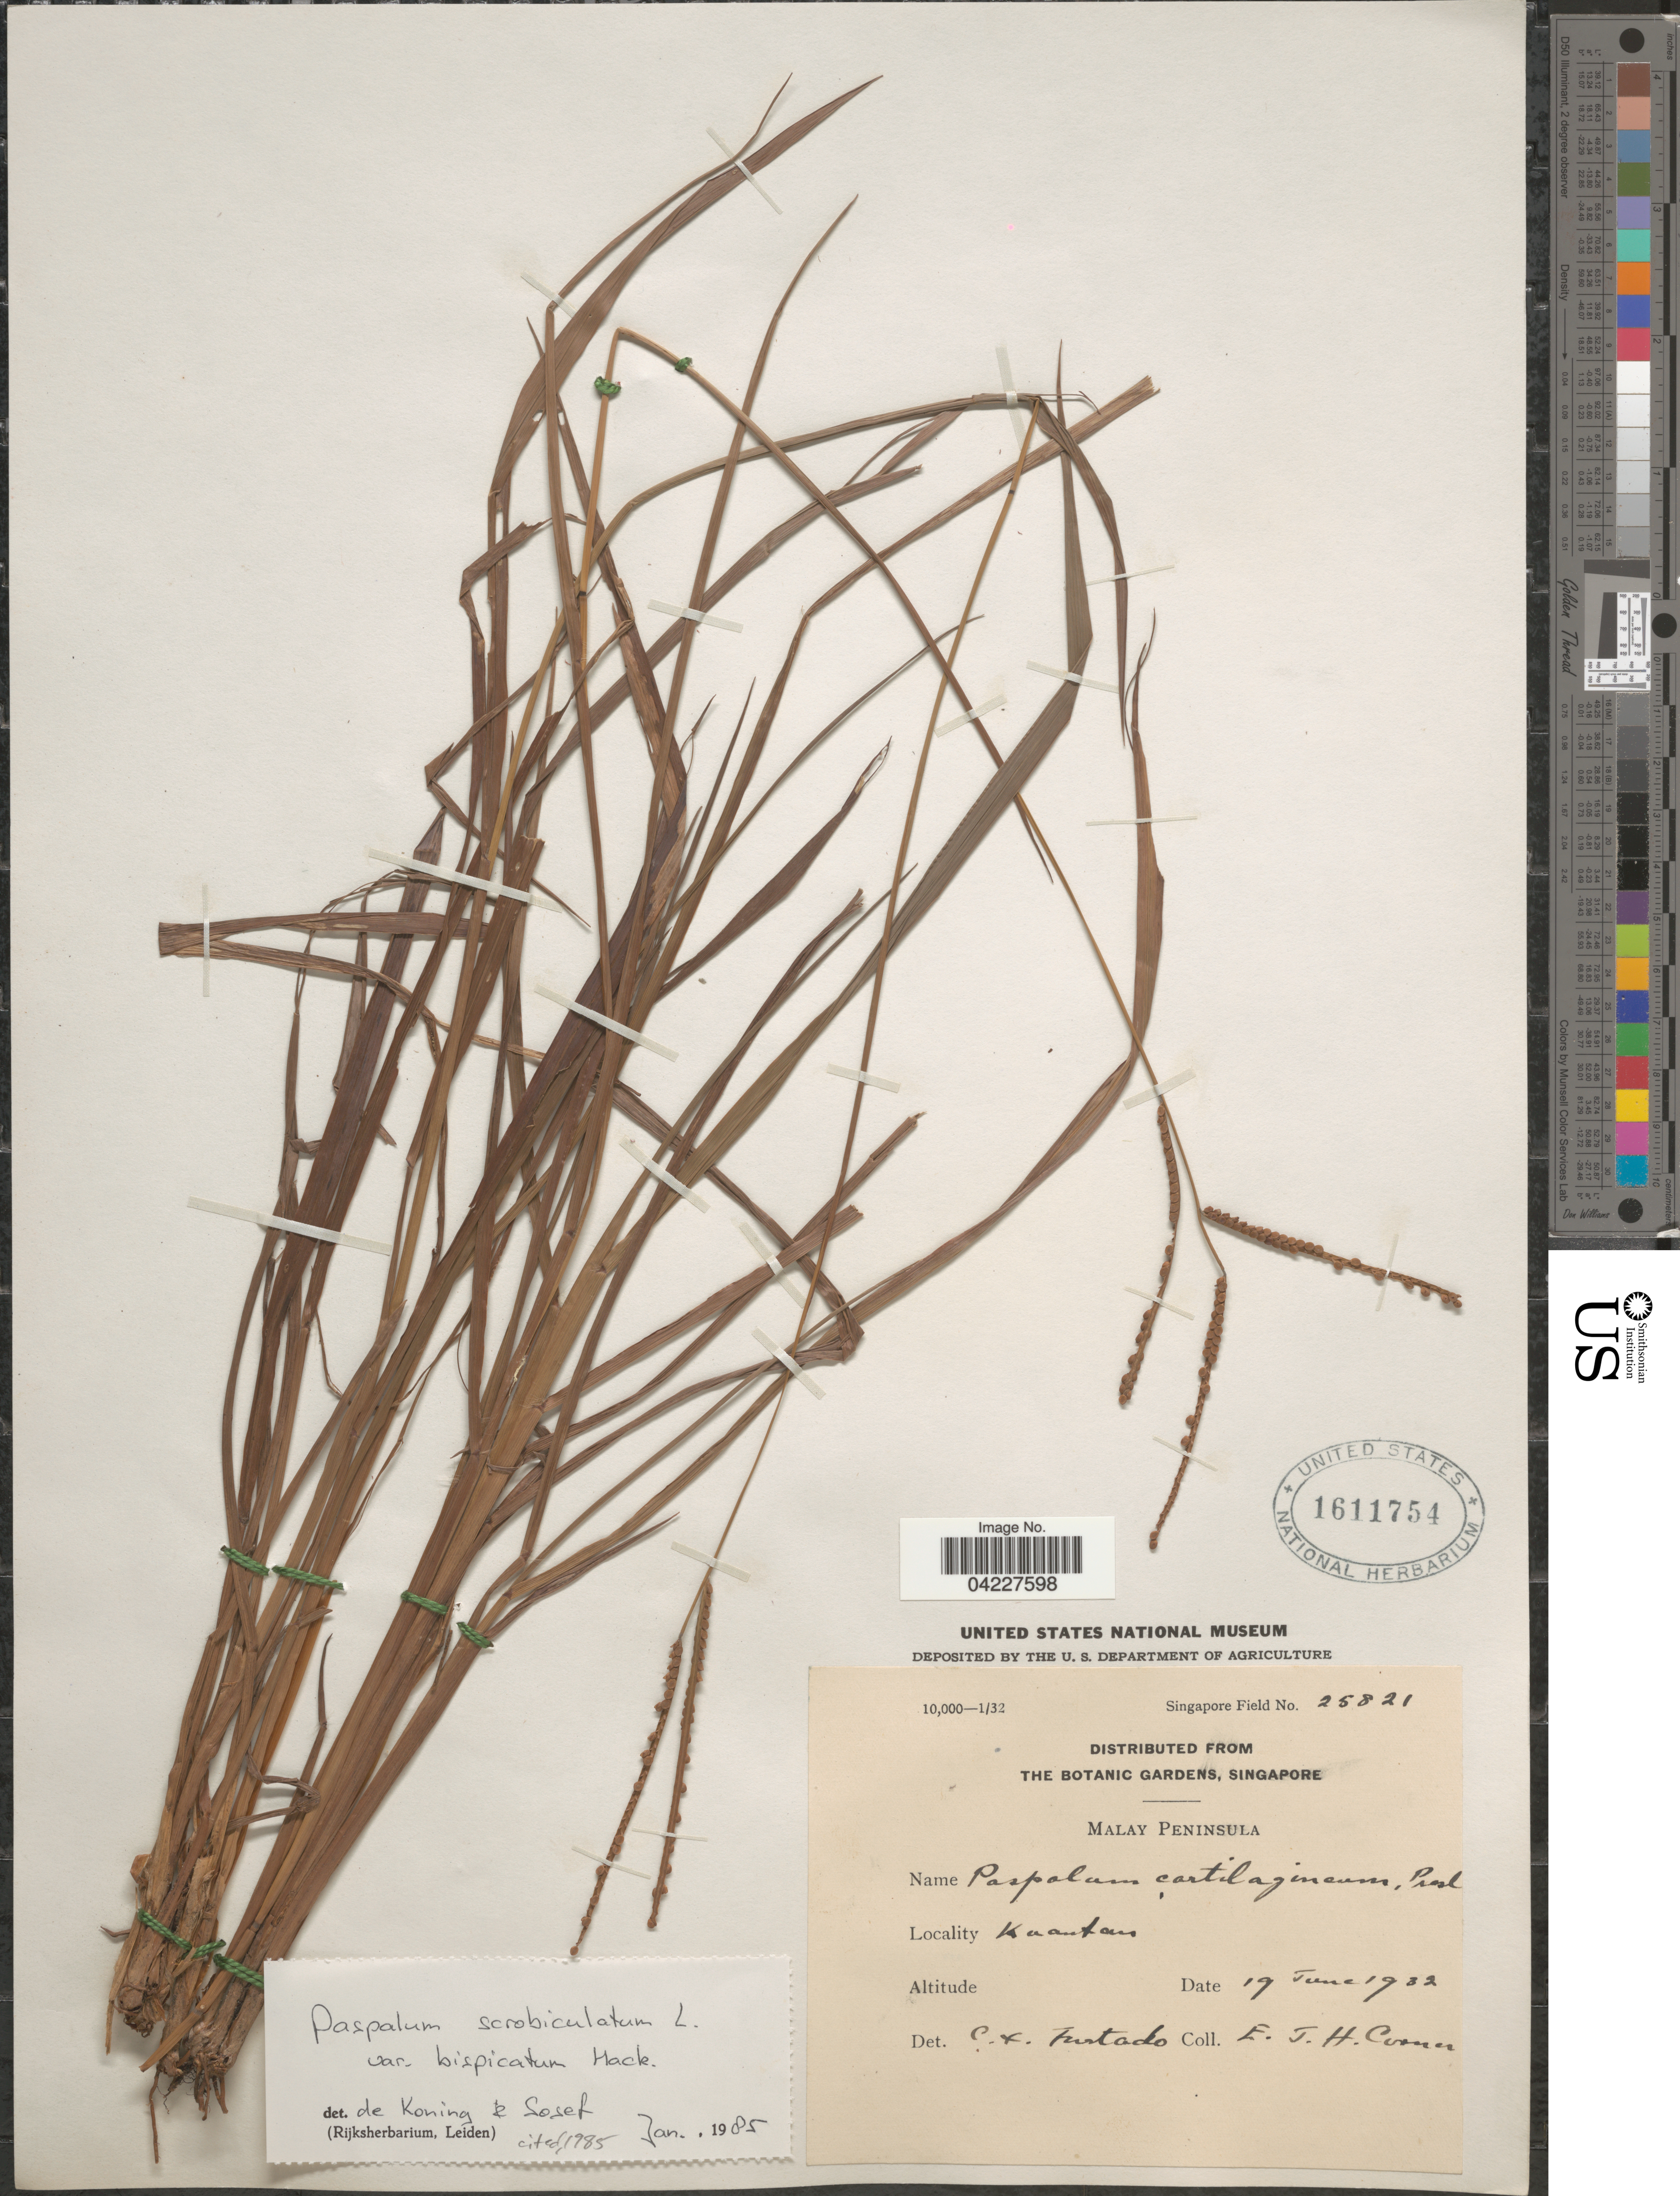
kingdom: Plantae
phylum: Tracheophyta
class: Liliopsida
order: Poales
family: Poaceae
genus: Paspalum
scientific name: Paspalum scrobiculatum var. bispicatum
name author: Hack. ex Merr.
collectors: E. Corner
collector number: Singapore Field 25821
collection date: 1932-06-19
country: Malaysia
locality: Malay Peninsula. Kuantan.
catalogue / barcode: US 1611754